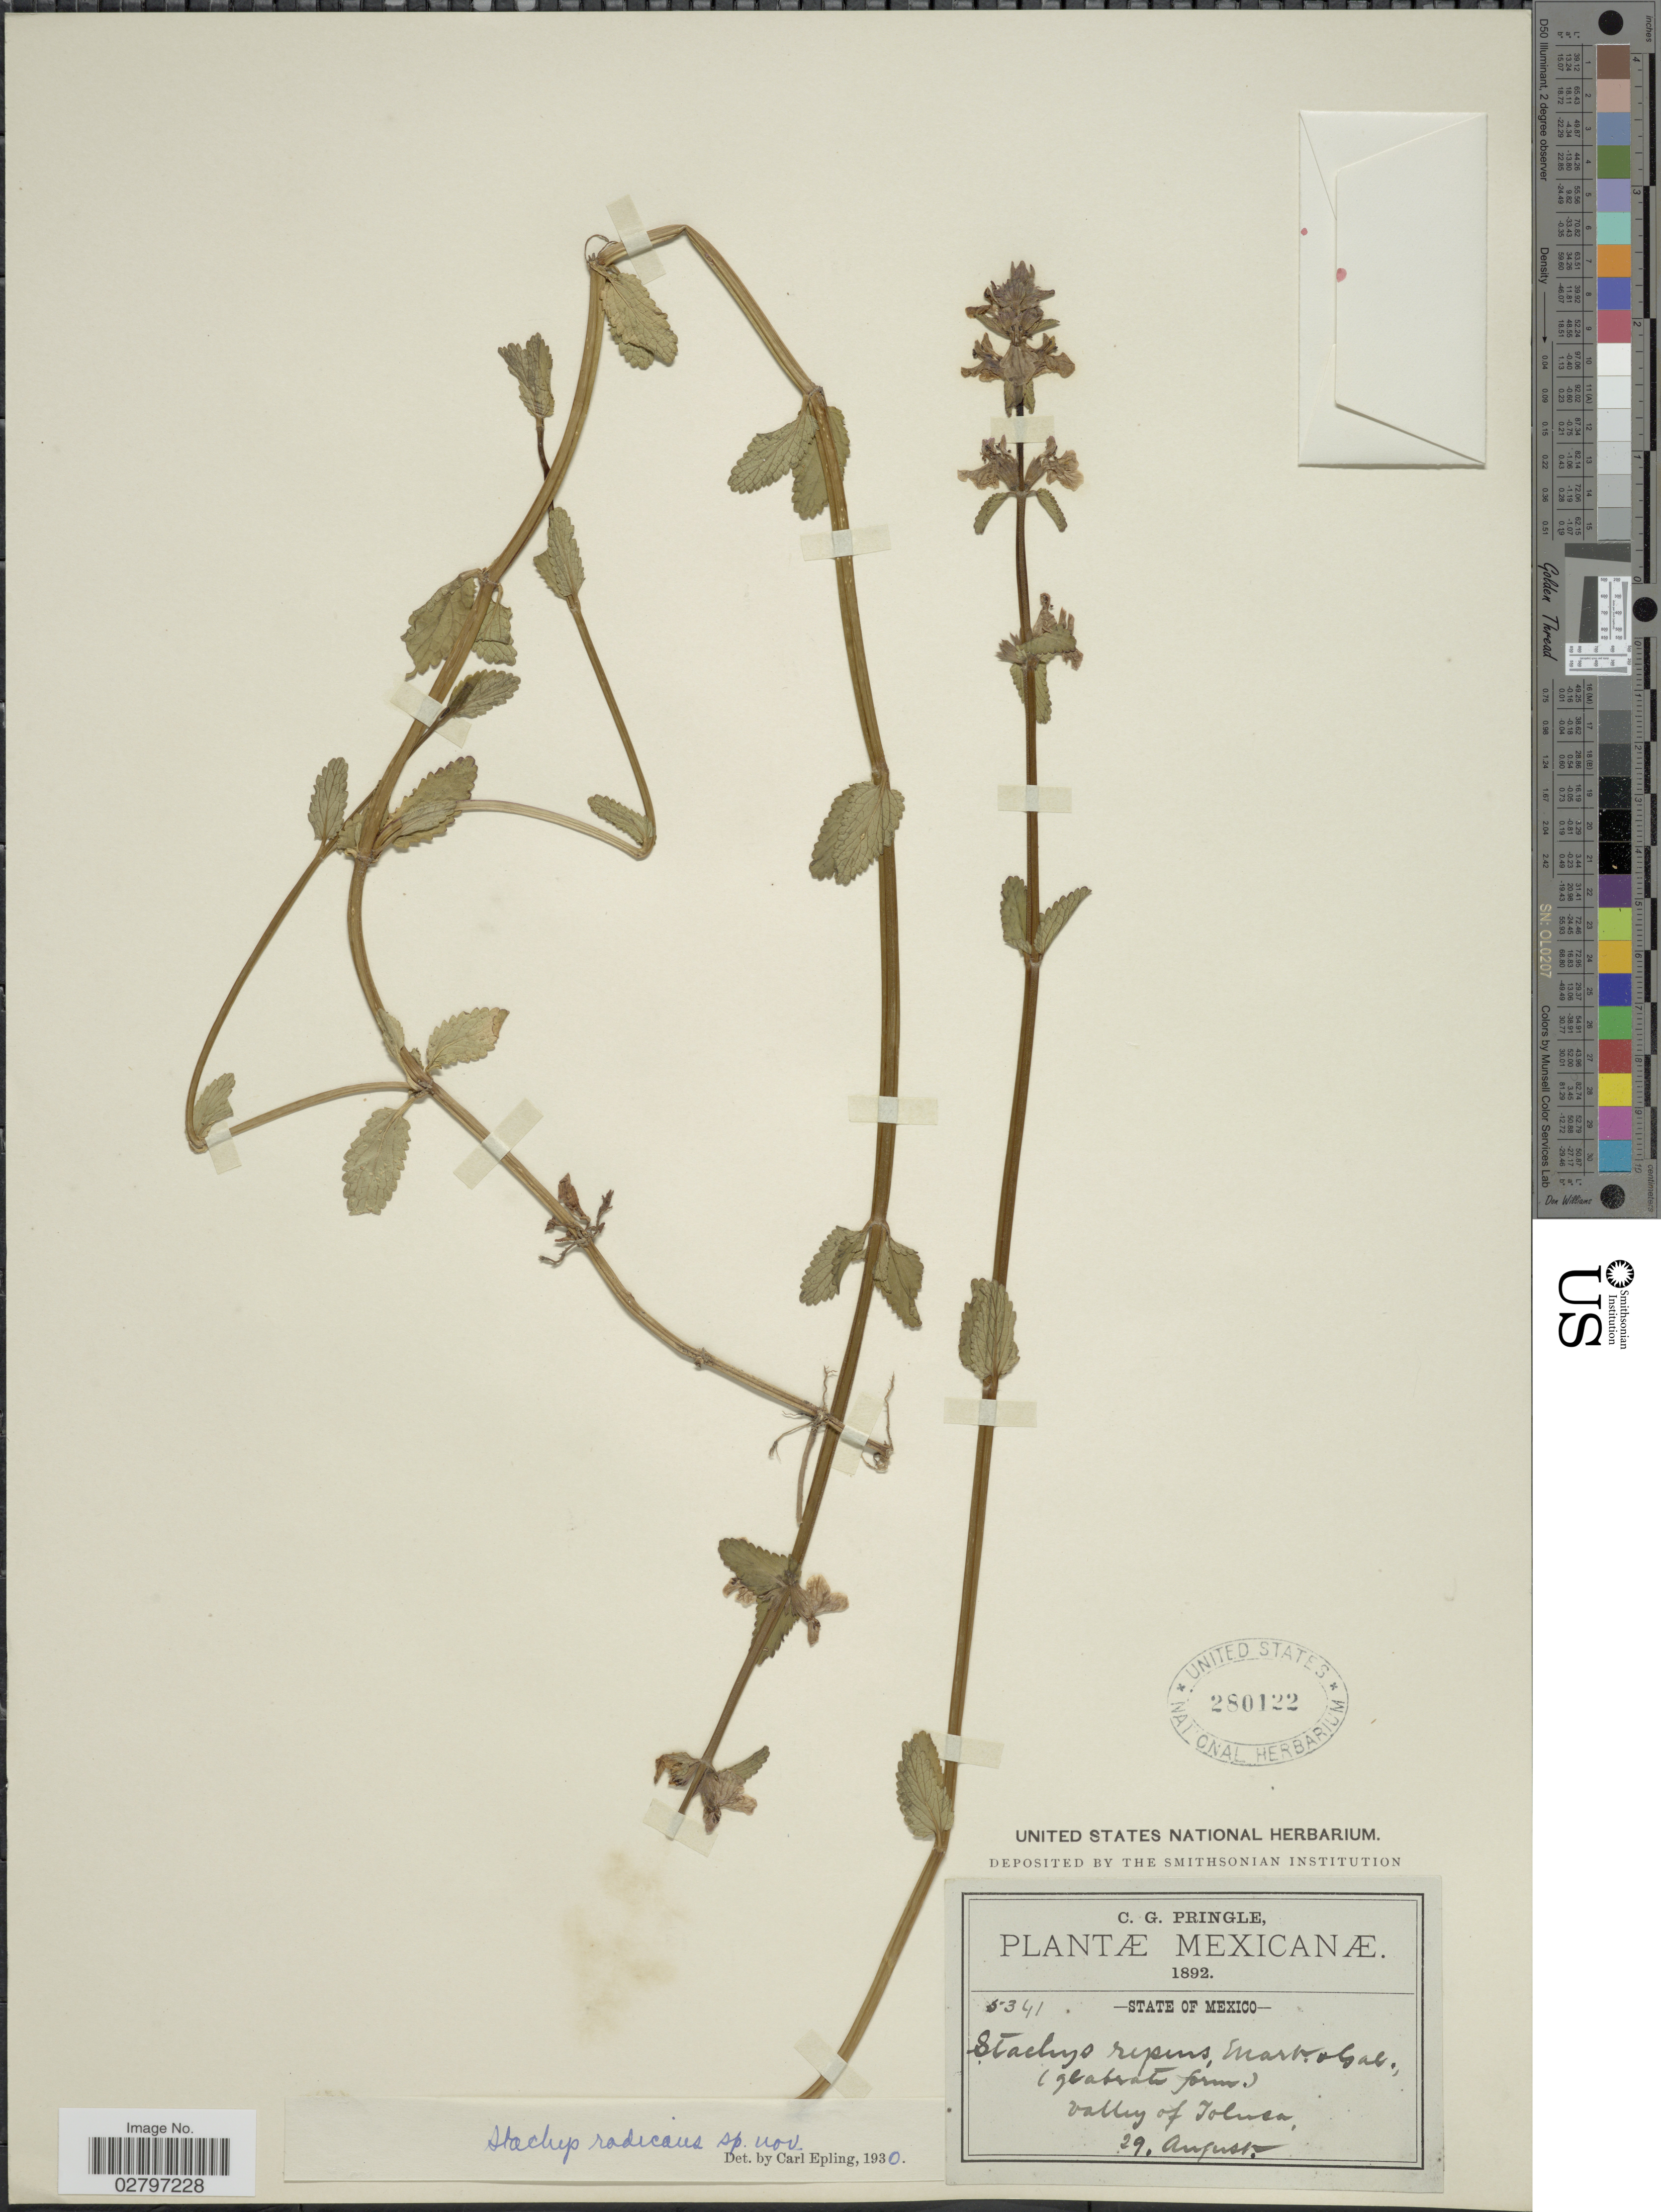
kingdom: Plantae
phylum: Tracheophyta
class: Magnoliopsida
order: Lamiales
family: Lamiaceae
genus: Stachys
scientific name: Stachys radicans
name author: Epling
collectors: C. G. Pringle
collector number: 5341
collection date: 1892-08-29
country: Mexico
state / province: México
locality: Valley of Toluca.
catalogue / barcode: US 280122